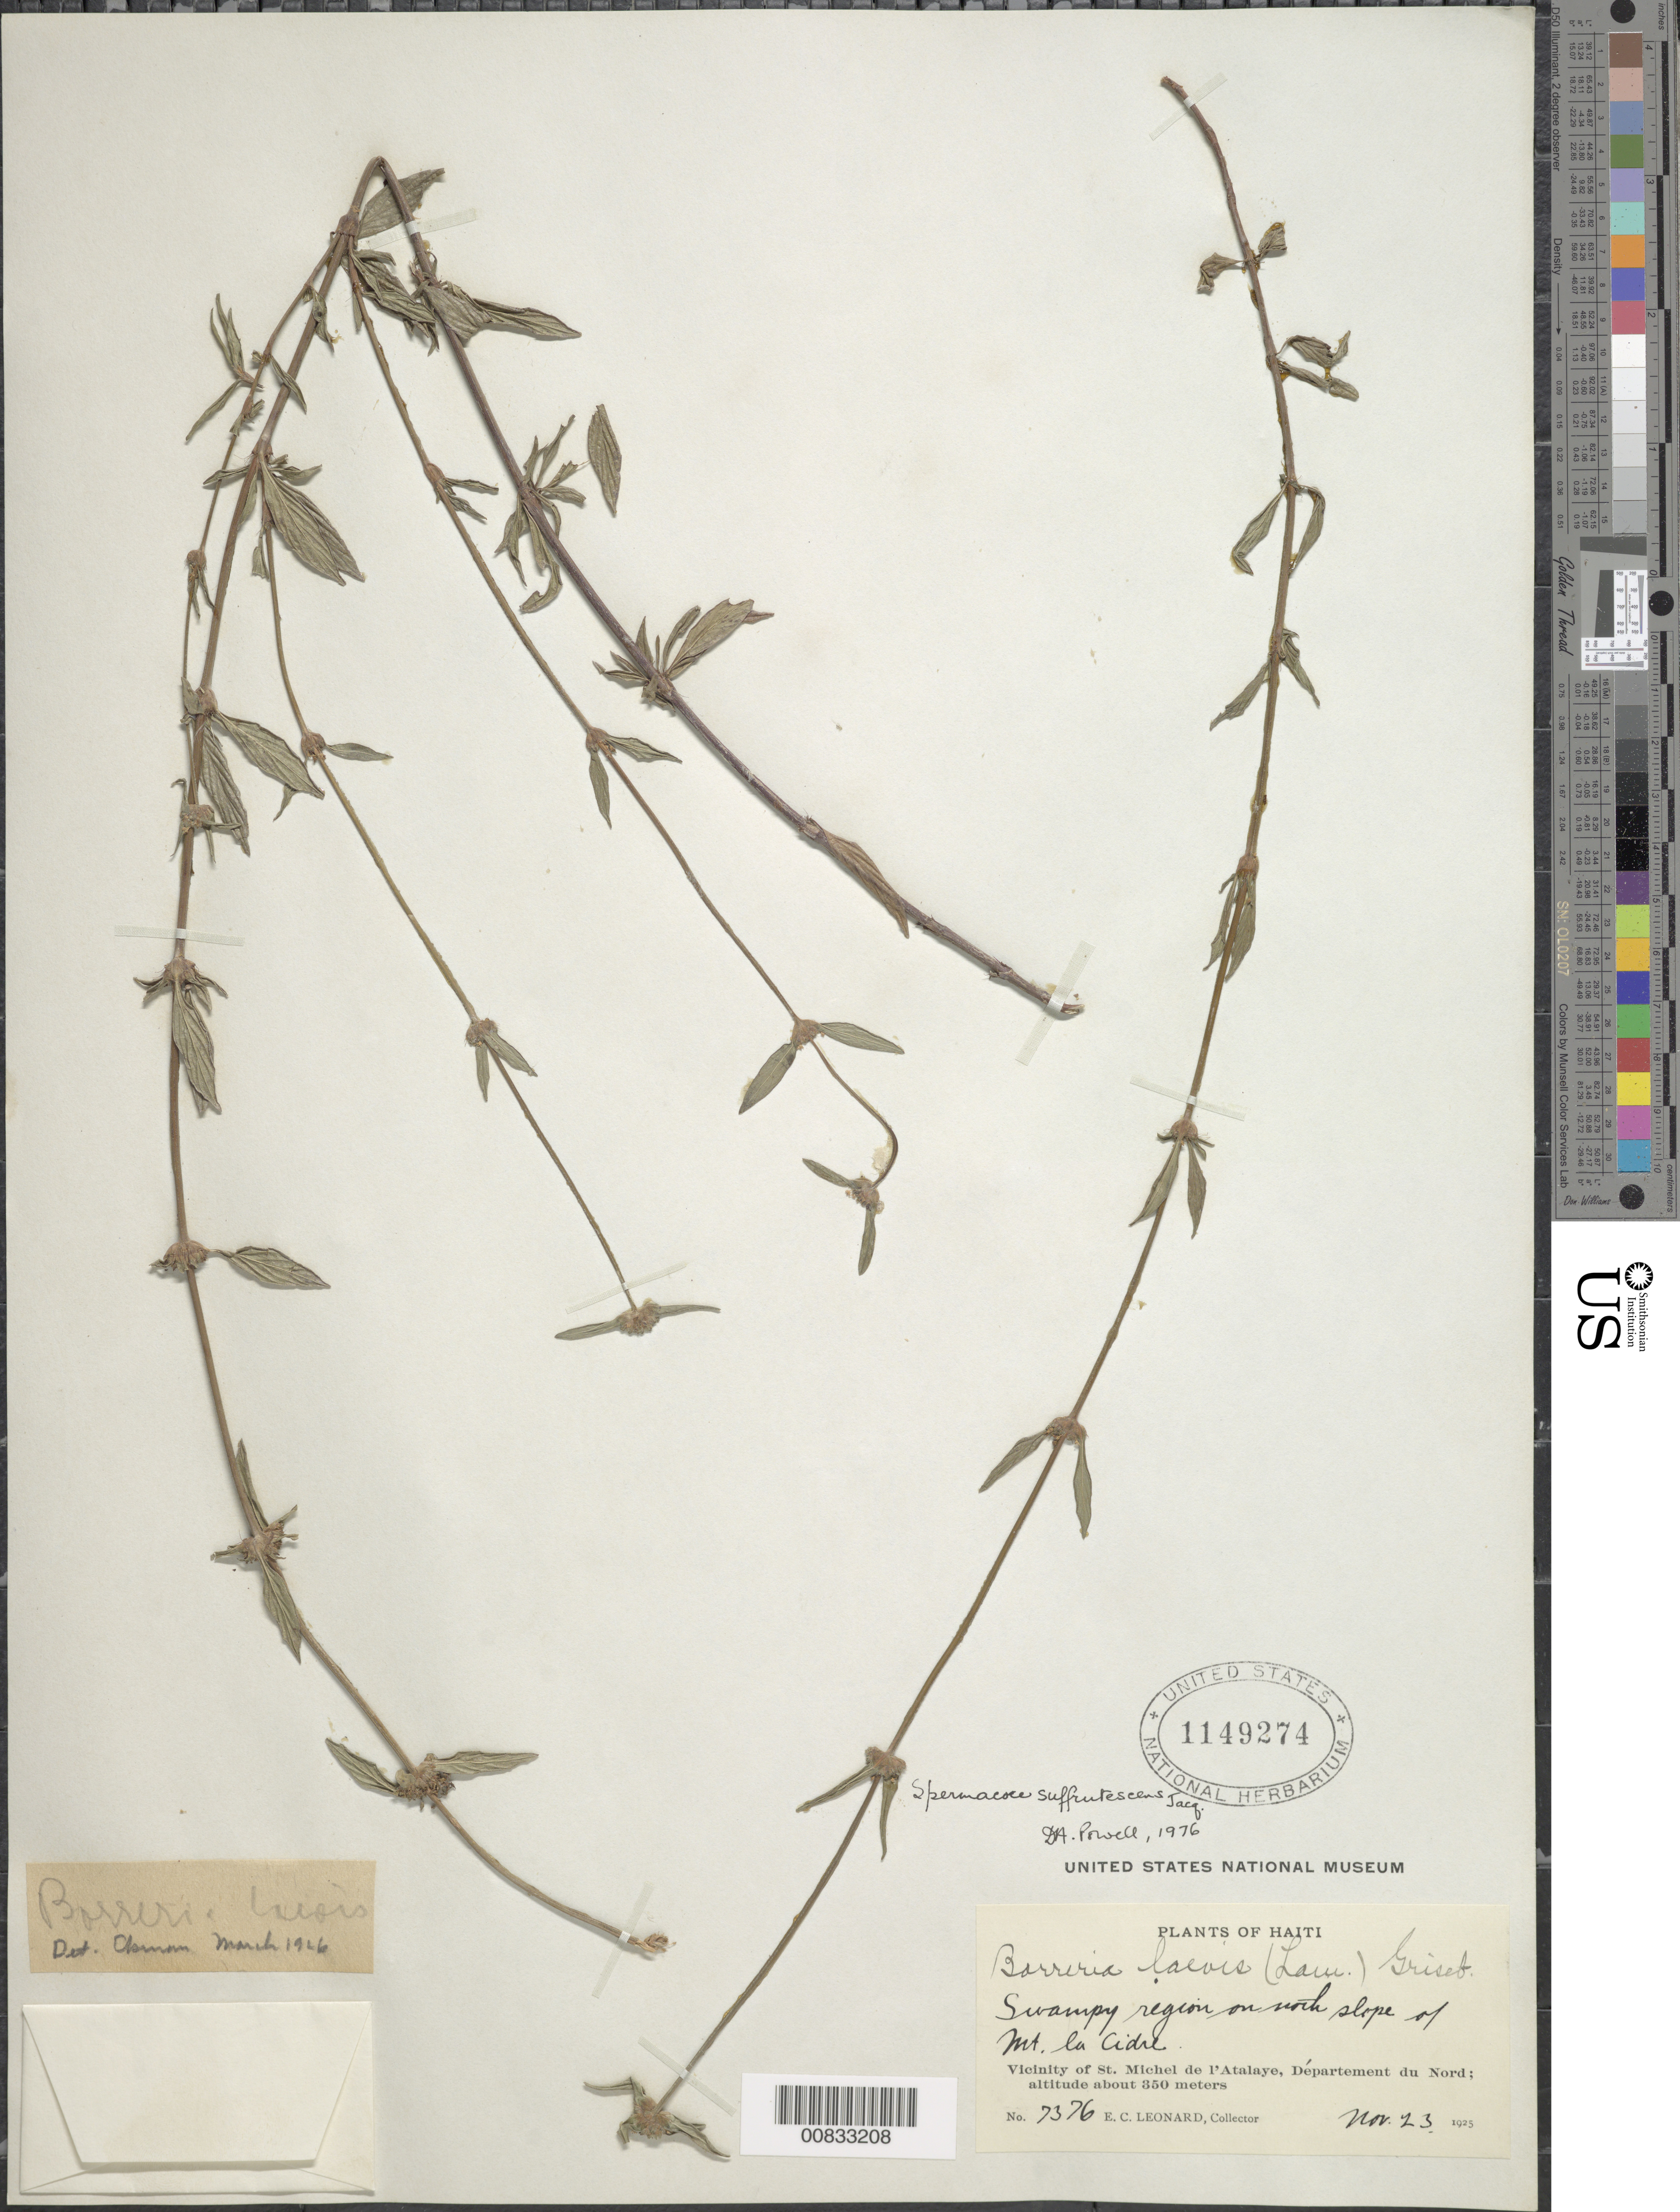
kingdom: Plantae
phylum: Tracheophyta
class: Magnoliopsida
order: Gentianales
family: Rubiaceae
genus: Spermacoce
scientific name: Spermacoce remota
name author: Lam.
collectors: E. C. Leonard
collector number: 7376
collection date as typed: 23 Nov 1925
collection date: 1925-11-23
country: Haiti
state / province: Artibonite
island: Hispaniola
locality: Vicinity of St. Michel de l'Atalaye, north slope of Mt. la Cidre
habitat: Swampy region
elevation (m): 350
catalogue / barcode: US 1149274